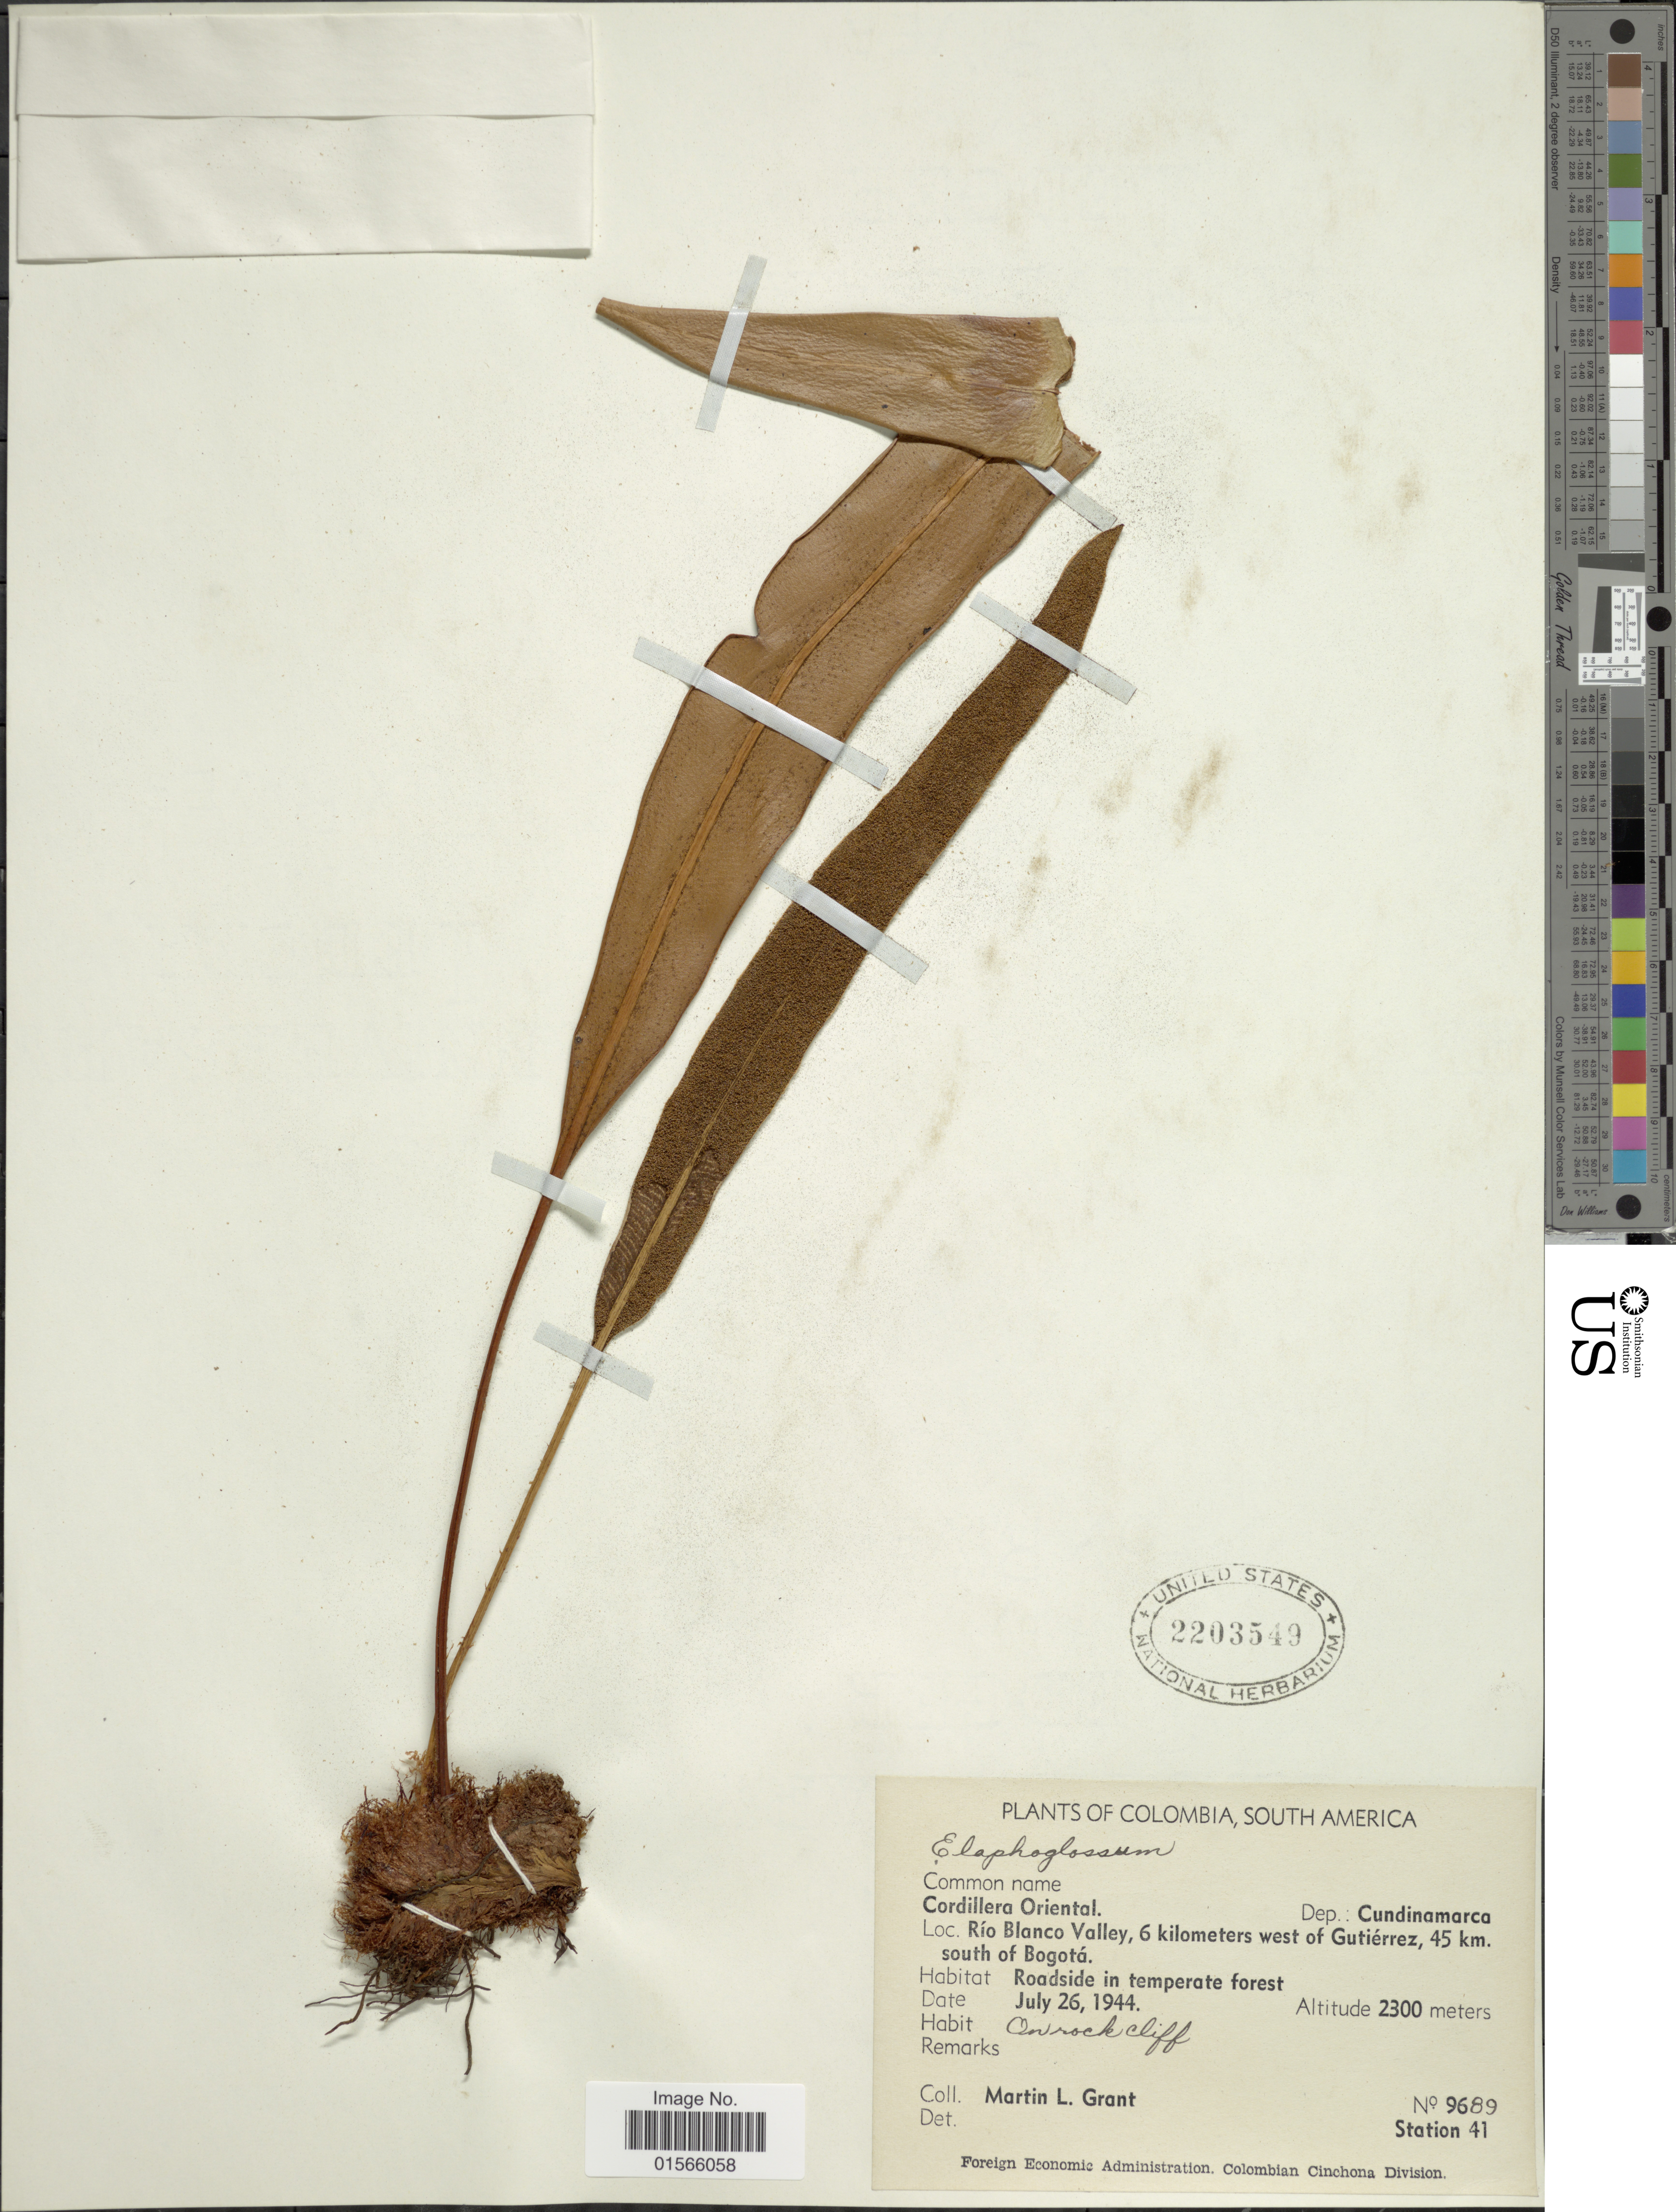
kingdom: Plantae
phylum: Tracheophyta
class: Polypodiopsida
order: Polypodiales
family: Dryopteridaceae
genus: Elaphoglossum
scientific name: Elaphoglossum andicola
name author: (Fée) T. Moore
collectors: M. L. Grant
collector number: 9689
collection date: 1944-07-26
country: Colombia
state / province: Cundinamarca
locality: Cordillera Oriental, Dep: Cundinamarca, Río Blanco Valley, 6 kilometers west of Gutiérrez, 45 km. south of Bogotá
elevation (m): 2300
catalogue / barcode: US 2203549